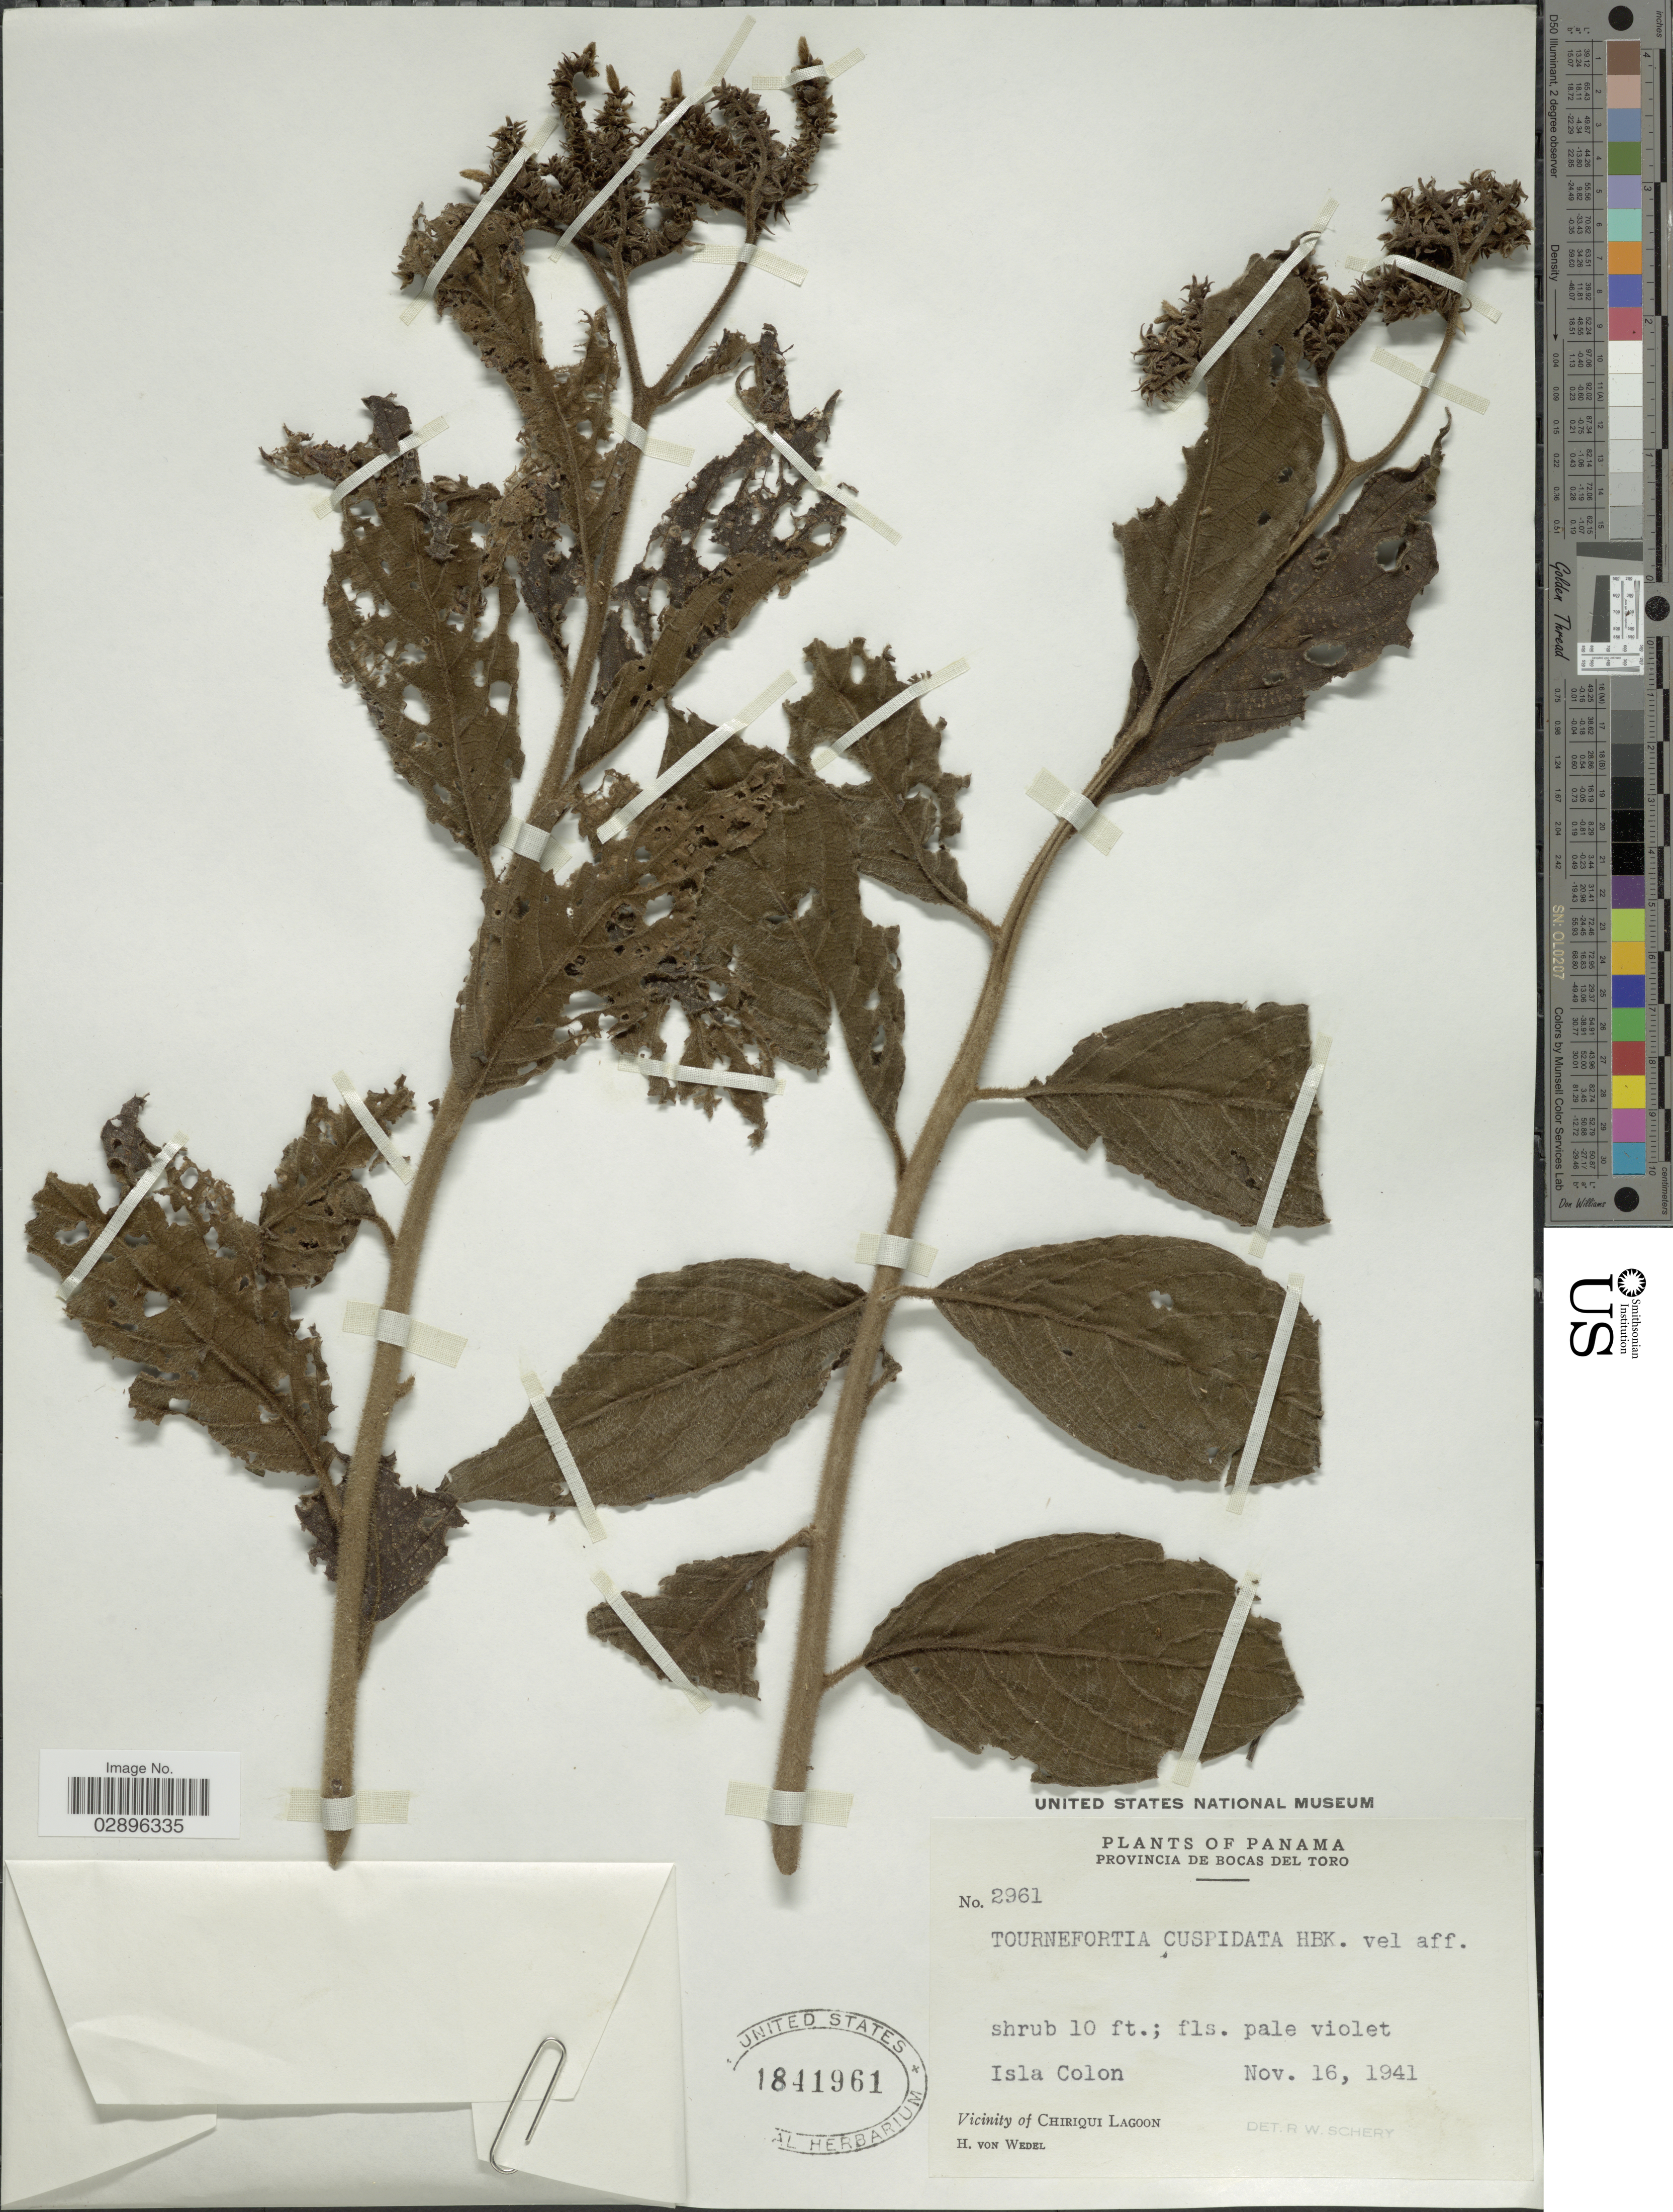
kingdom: Plantae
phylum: Tracheophyta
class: Magnoliopsida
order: Boraginales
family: Heliotropiaceae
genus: Tournefortia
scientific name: Tournefortia cuspidata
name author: Kunth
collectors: H. von Wedel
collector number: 2961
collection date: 1941-11-16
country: Panama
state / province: Bocas del Toro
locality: Isla Colon, Vicinity of Chiriqui Lagoon.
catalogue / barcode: US 1841961